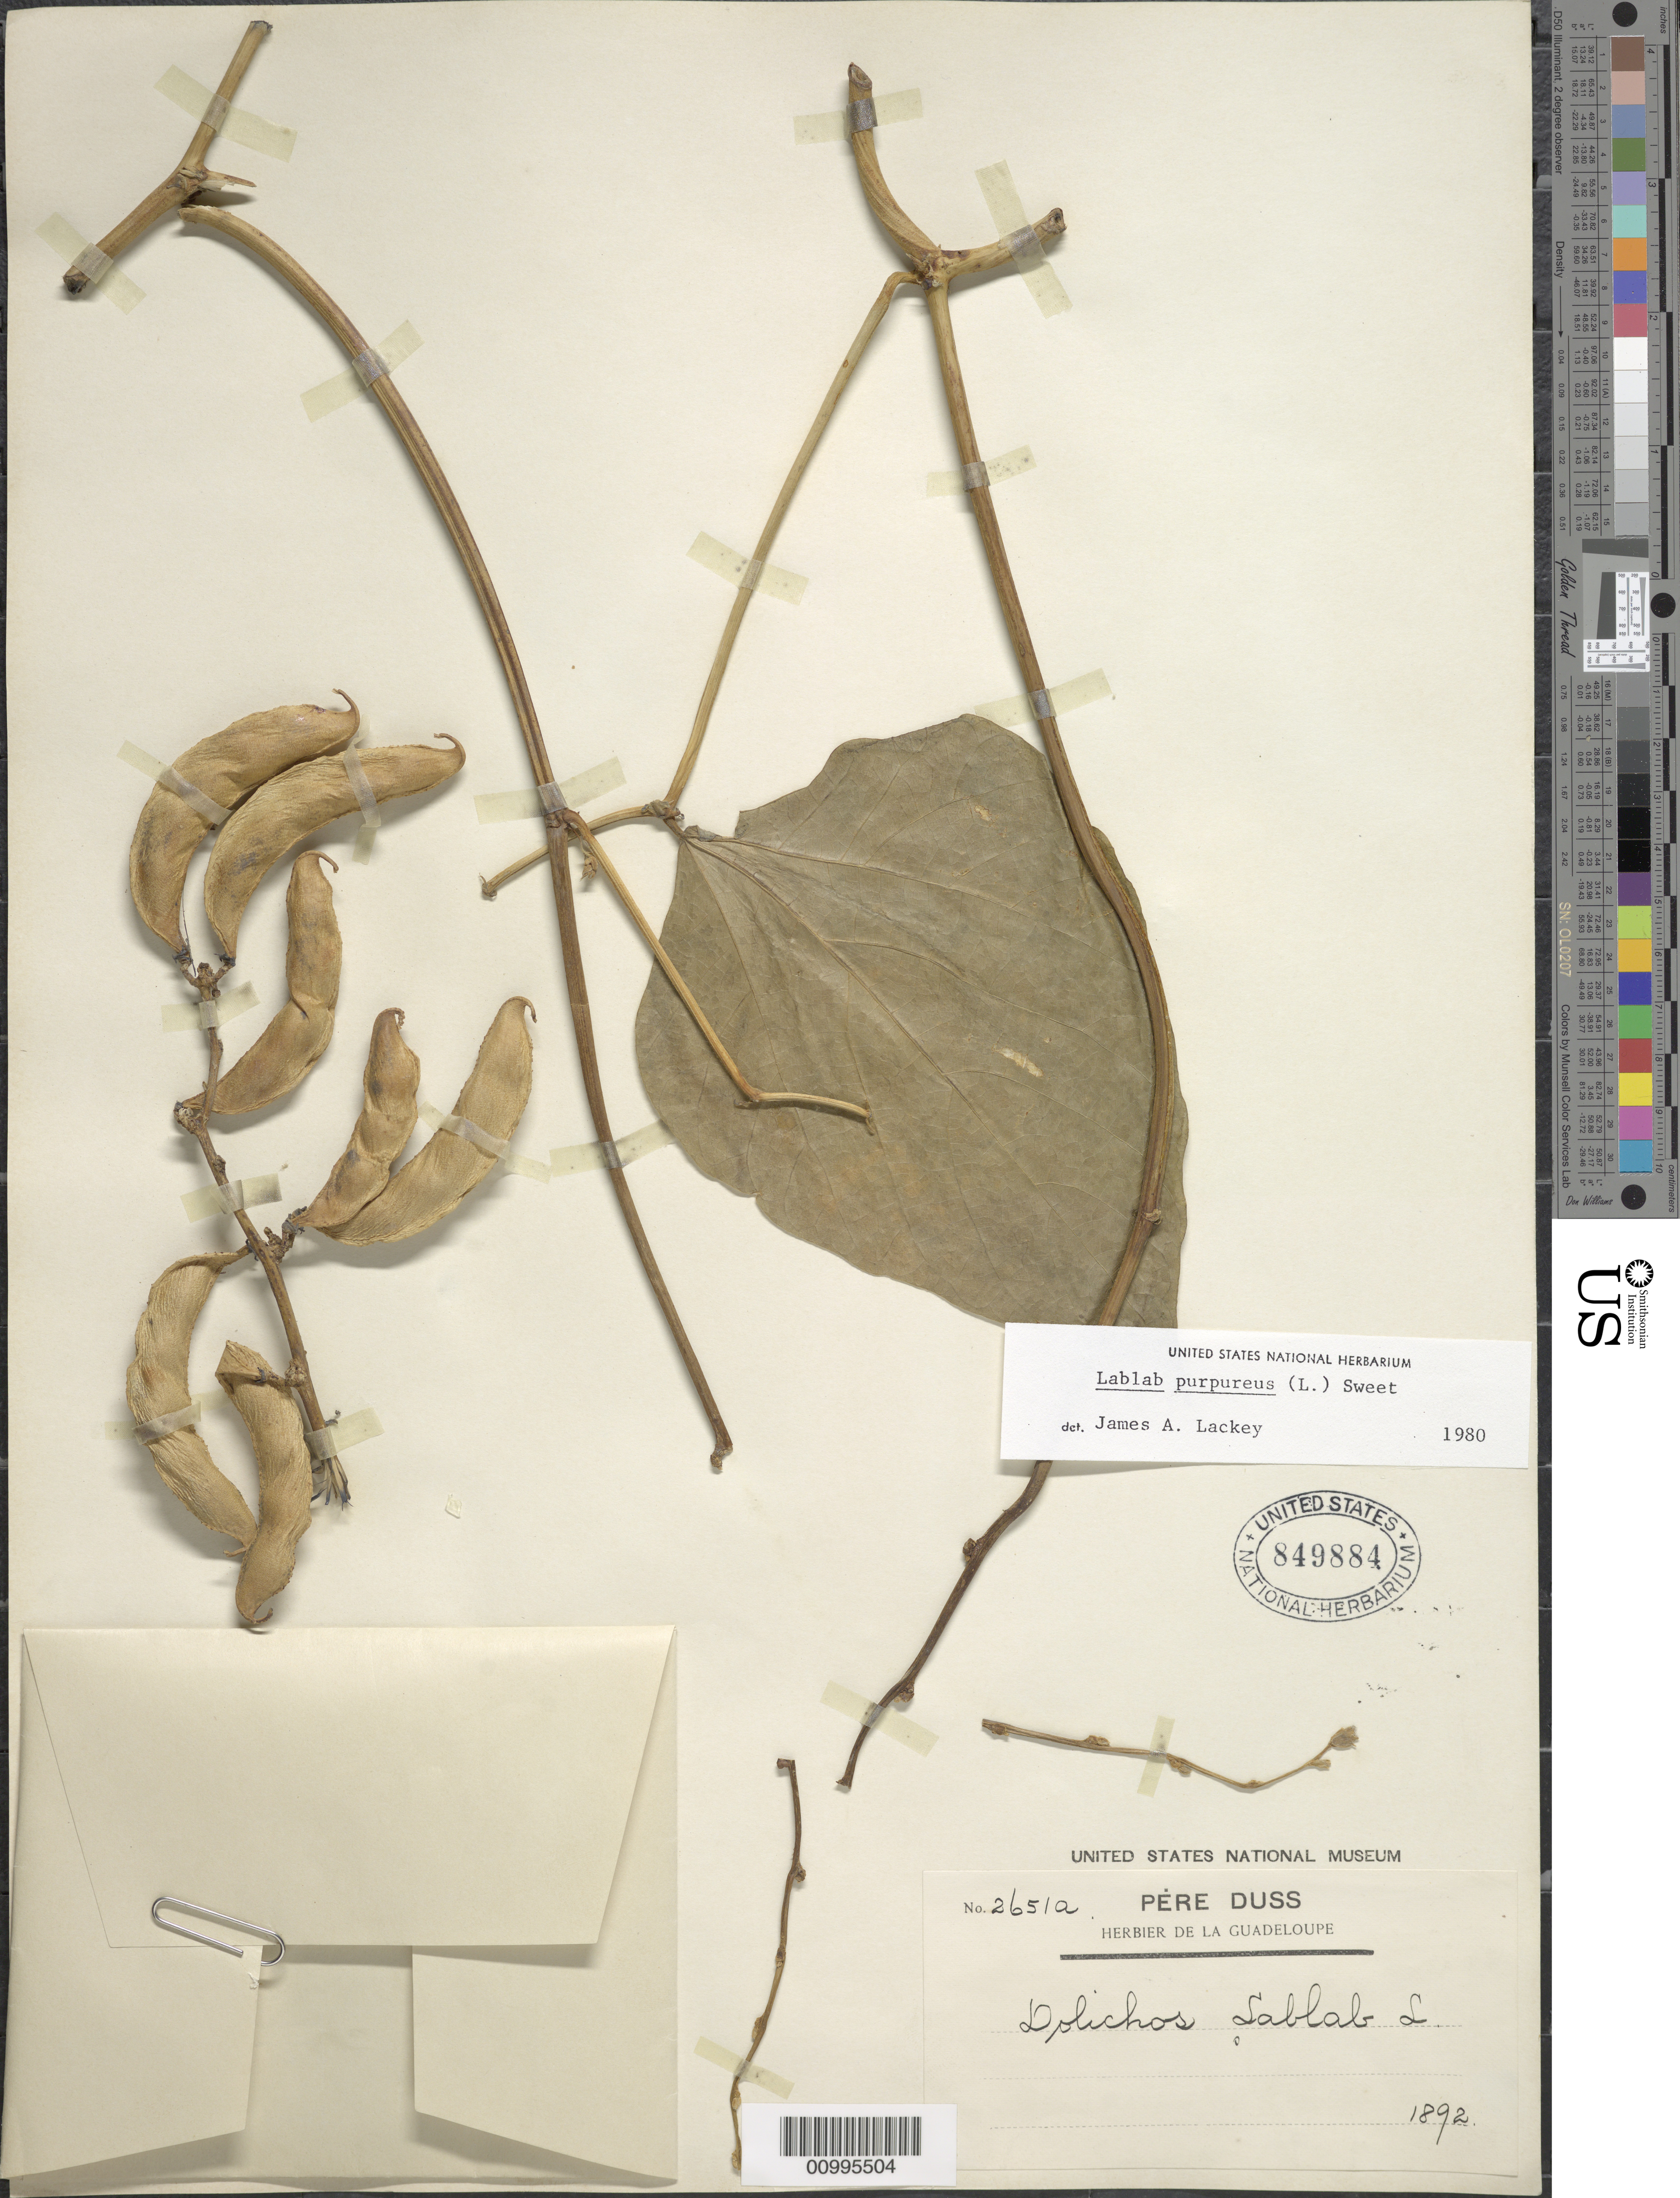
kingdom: Plantae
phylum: Tracheophyta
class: Magnoliopsida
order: Fabales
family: Fabaceae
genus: Lablab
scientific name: Lablab purpureus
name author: (L.) Sweet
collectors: Père Duss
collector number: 2651a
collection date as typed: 1892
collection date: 1892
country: Guadeloupe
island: Basse Terre [Guadeloupe]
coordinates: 0 N, 0 E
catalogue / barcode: US 849884